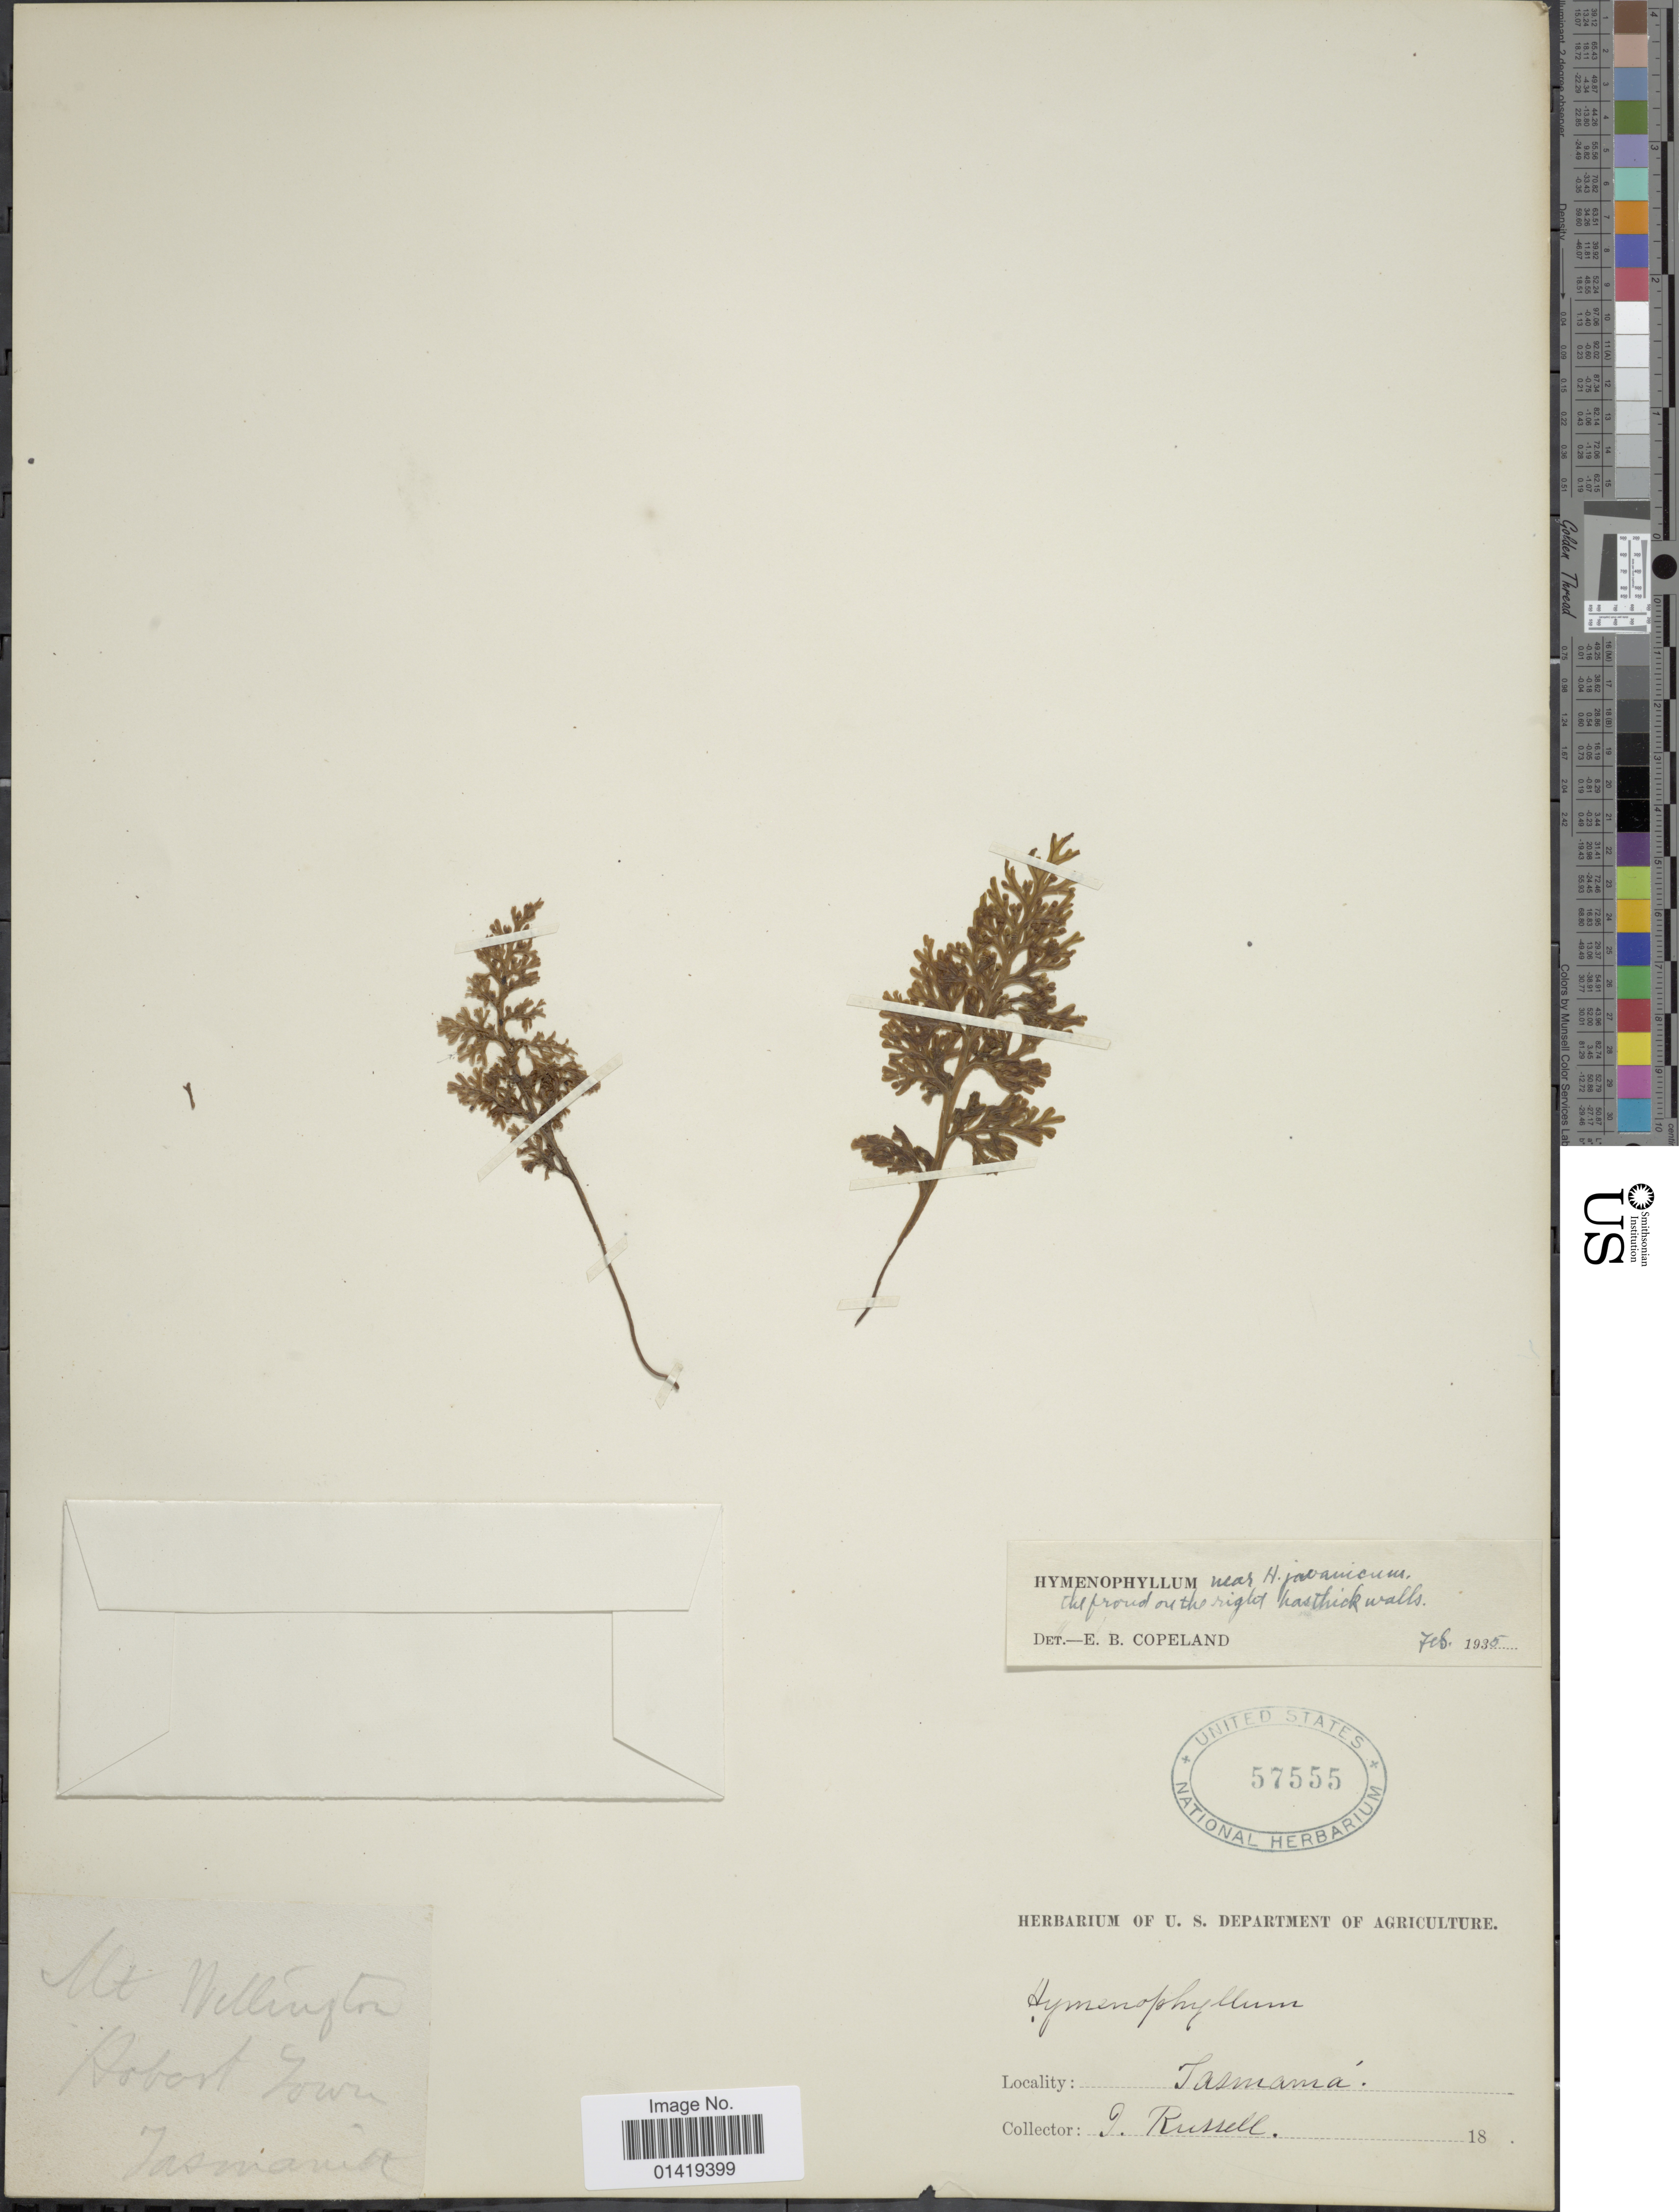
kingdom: Plantae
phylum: Tracheophyta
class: Polypodiopsida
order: Hymenophyllales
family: Hymenophyllaceae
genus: Hymenophyllum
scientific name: Hymenophyllum australe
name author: Willd.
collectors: I. C. Russell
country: Australia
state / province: Tasmania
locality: Mt Wellington Hobart Town.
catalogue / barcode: US 57555